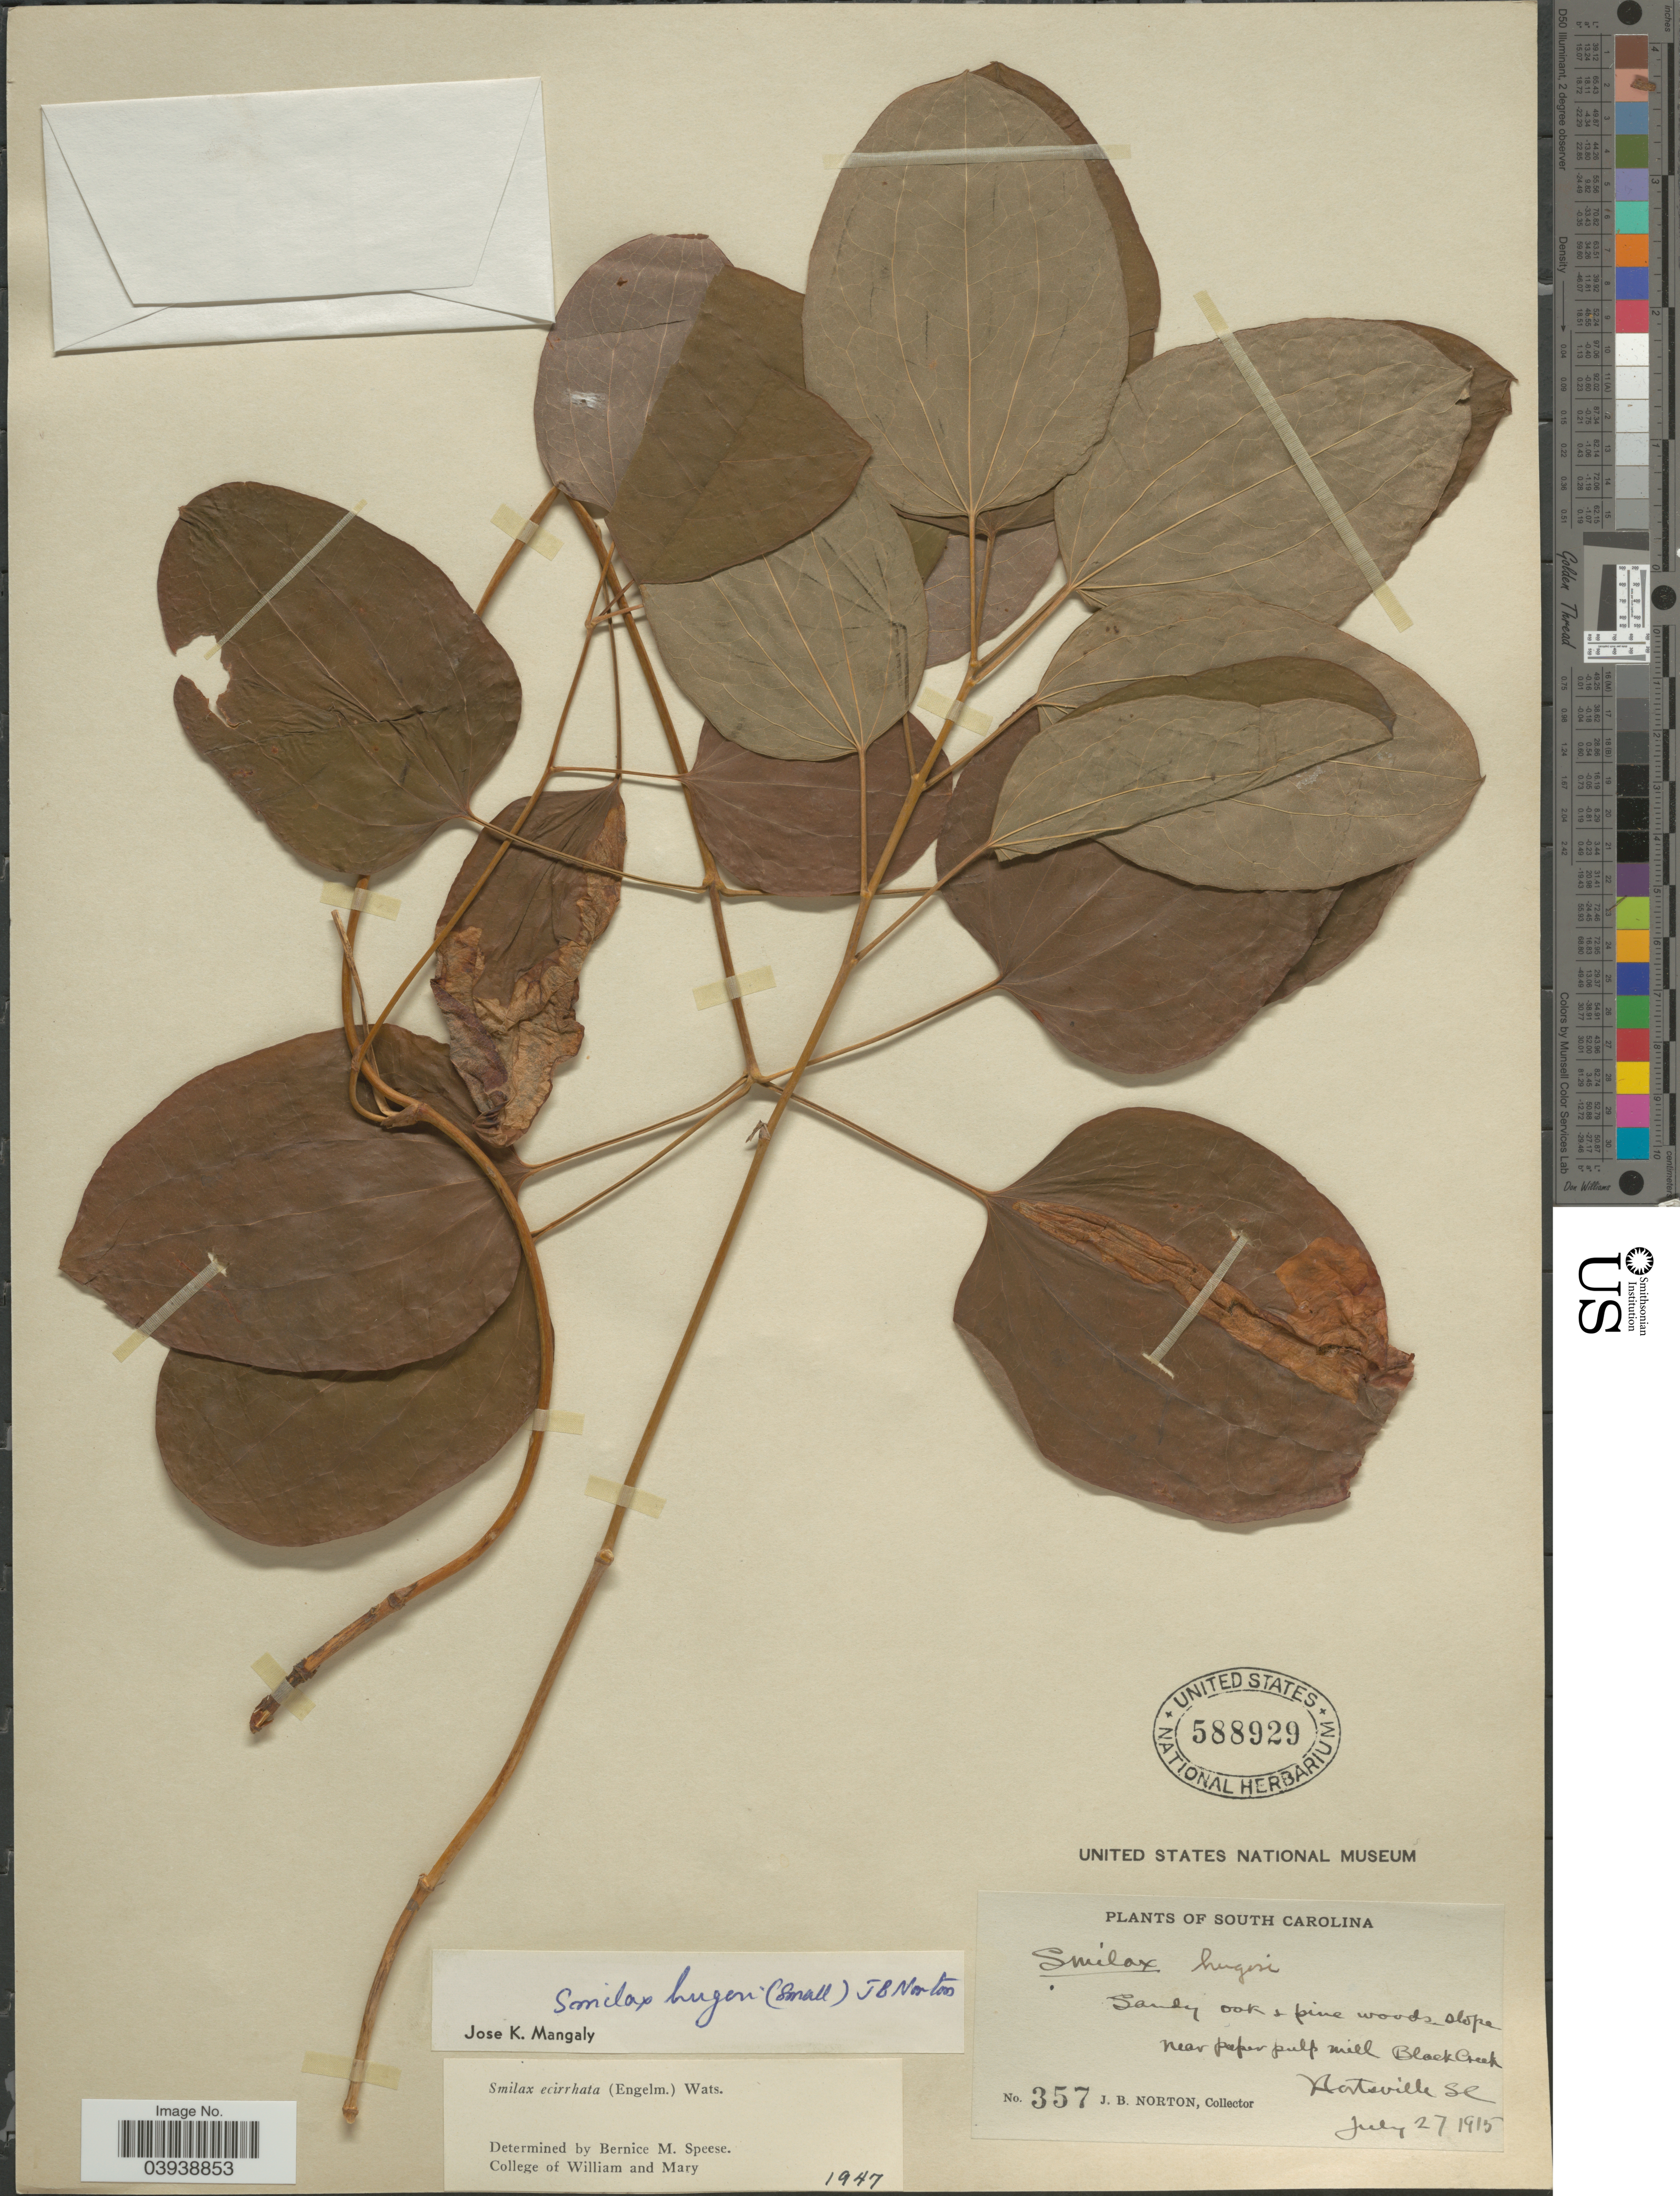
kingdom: Plantae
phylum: Tracheophyta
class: Liliopsida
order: Liliales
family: Smilacaceae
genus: Smilax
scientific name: Smilax hugeri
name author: J.B. Norton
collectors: J. B. Norton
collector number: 357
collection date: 1915-07-27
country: United States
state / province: South Carolina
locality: Sandy oak pine woods slope near paper pulp mill Black Creek. Hartsville.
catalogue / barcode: US 588929